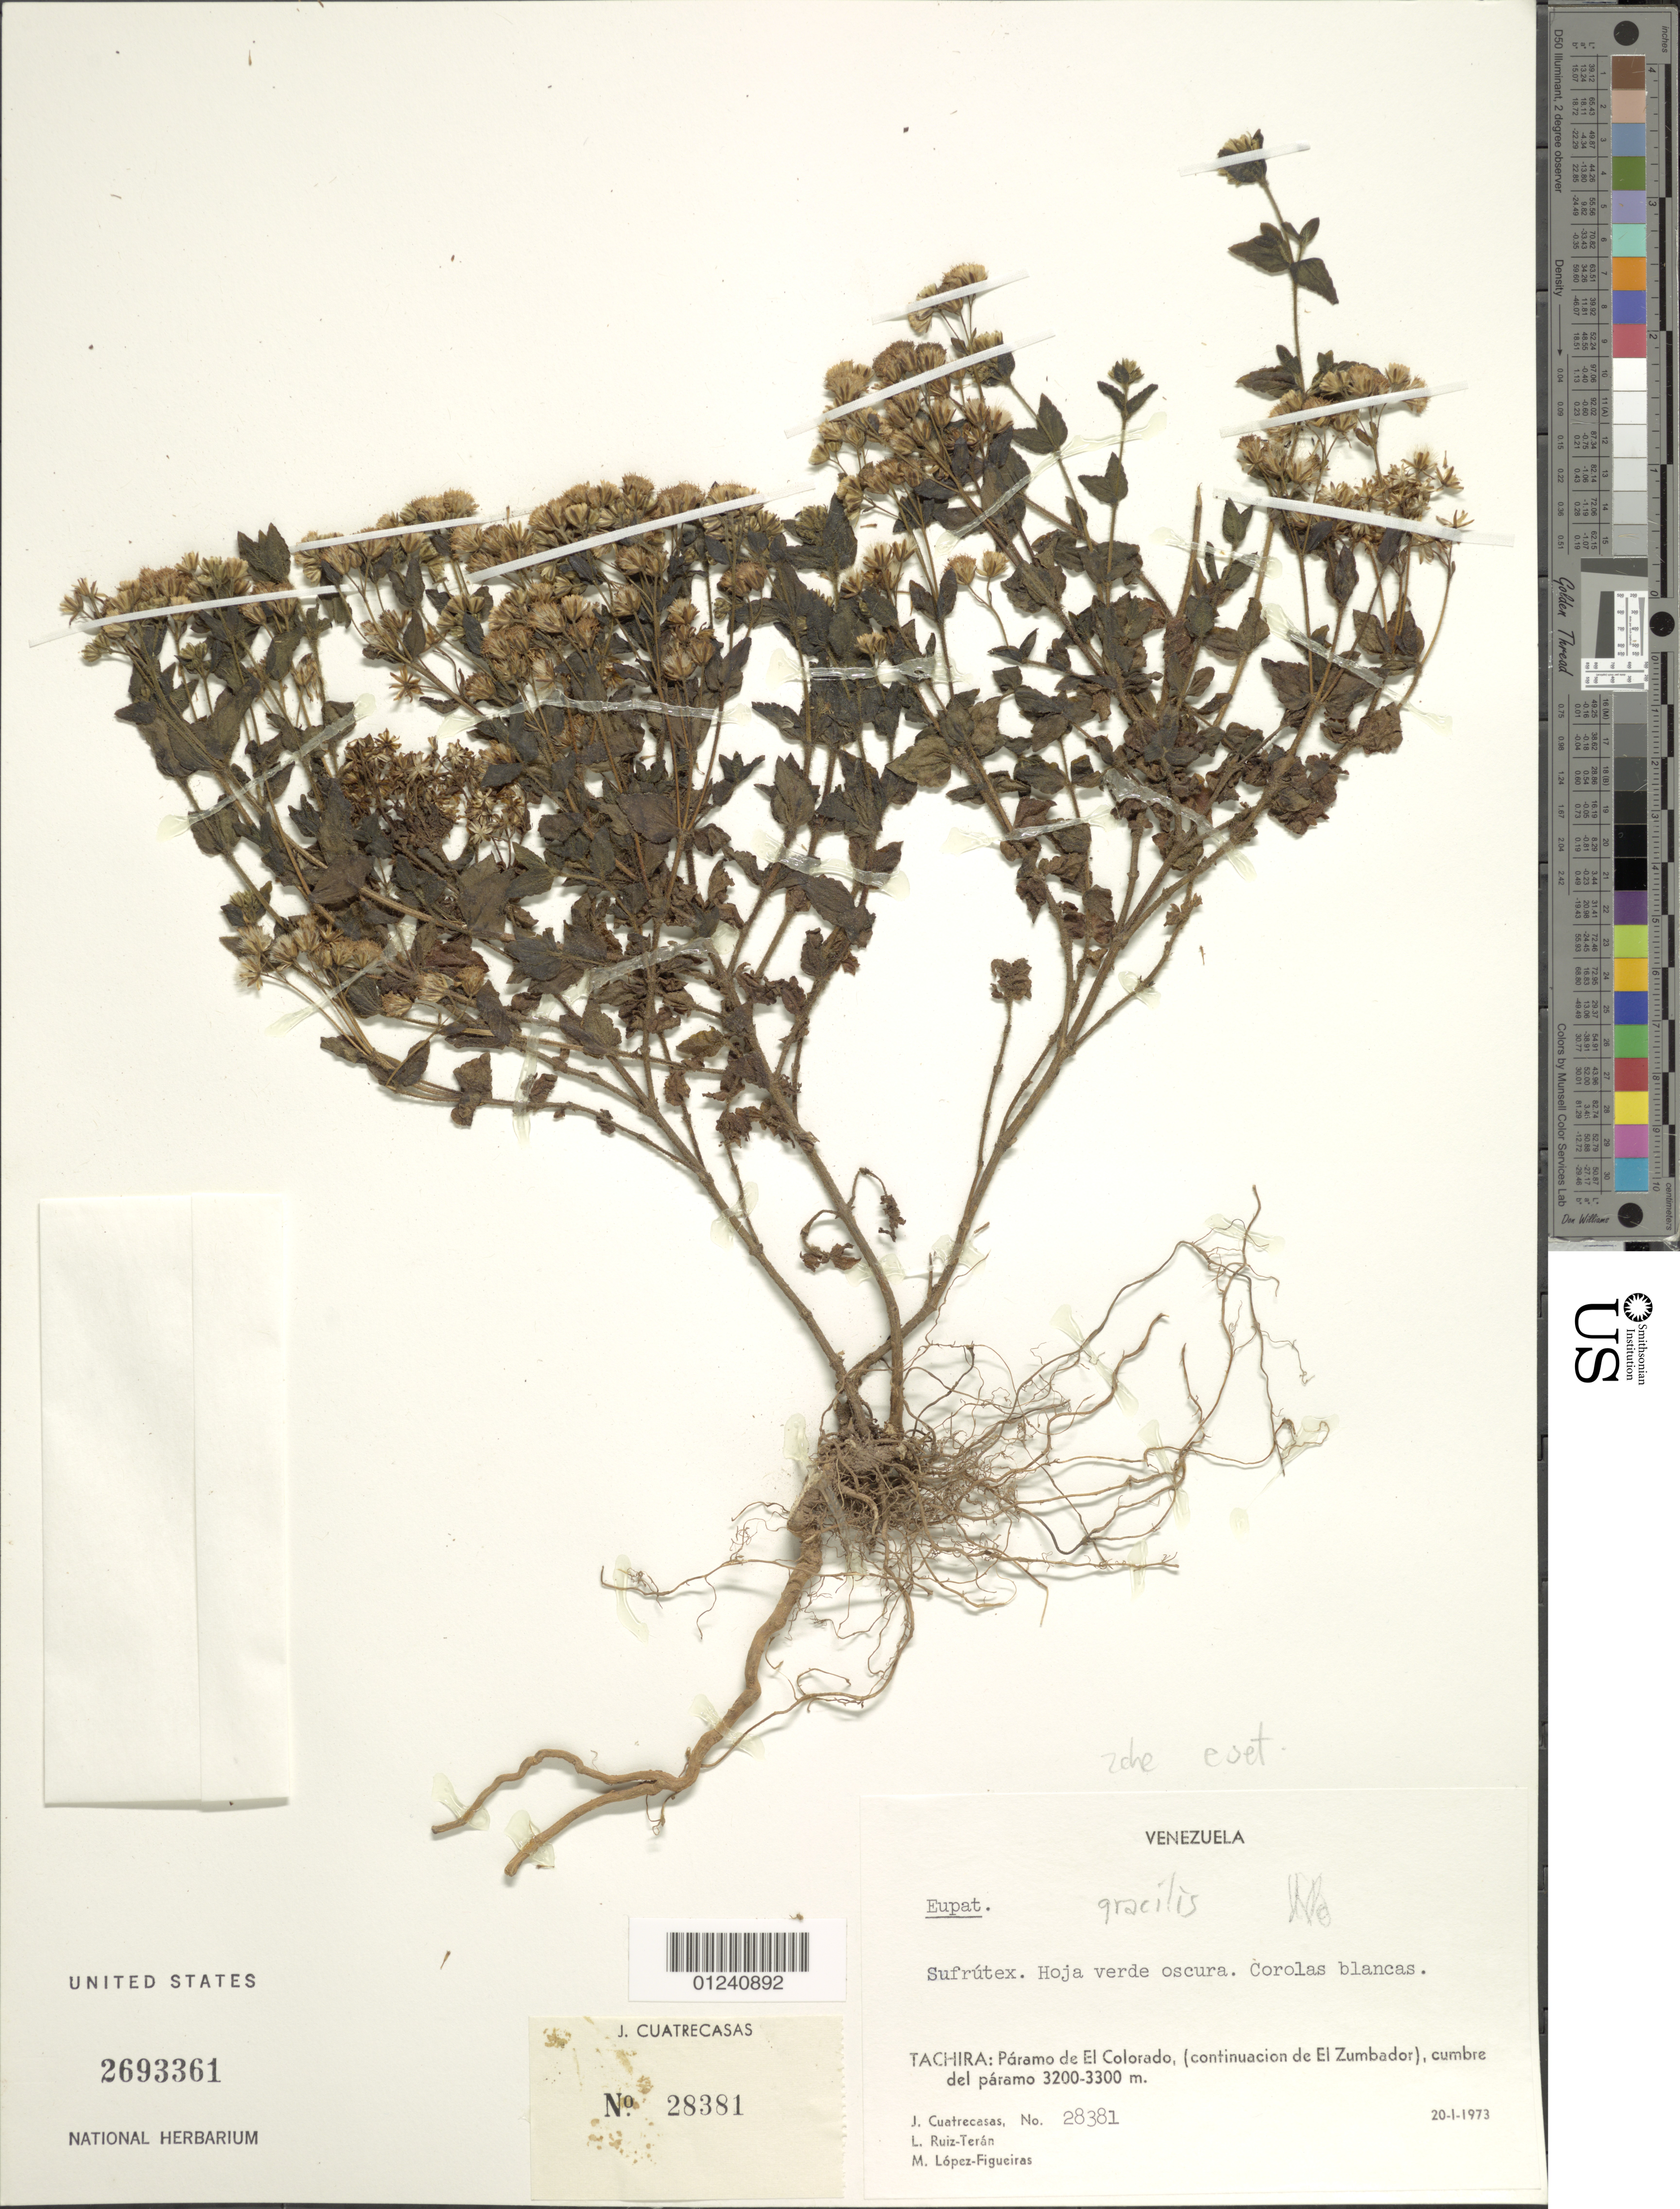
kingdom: Plantae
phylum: Tracheophyta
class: Magnoliopsida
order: Asterales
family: Asteraceae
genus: Ageratina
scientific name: Ageratina pseudogracilis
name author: H. Rob.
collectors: J. Cuatrecasas, L. E. Ruíz-Terán & M. López Figueiras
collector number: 28381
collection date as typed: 20 Jan 1973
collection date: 1973-01-20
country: Venezuela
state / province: Tachira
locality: Páramo de El Colorado. (continuacion de El Zumbador), cumbre del páramo.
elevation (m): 3200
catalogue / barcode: US 2693361